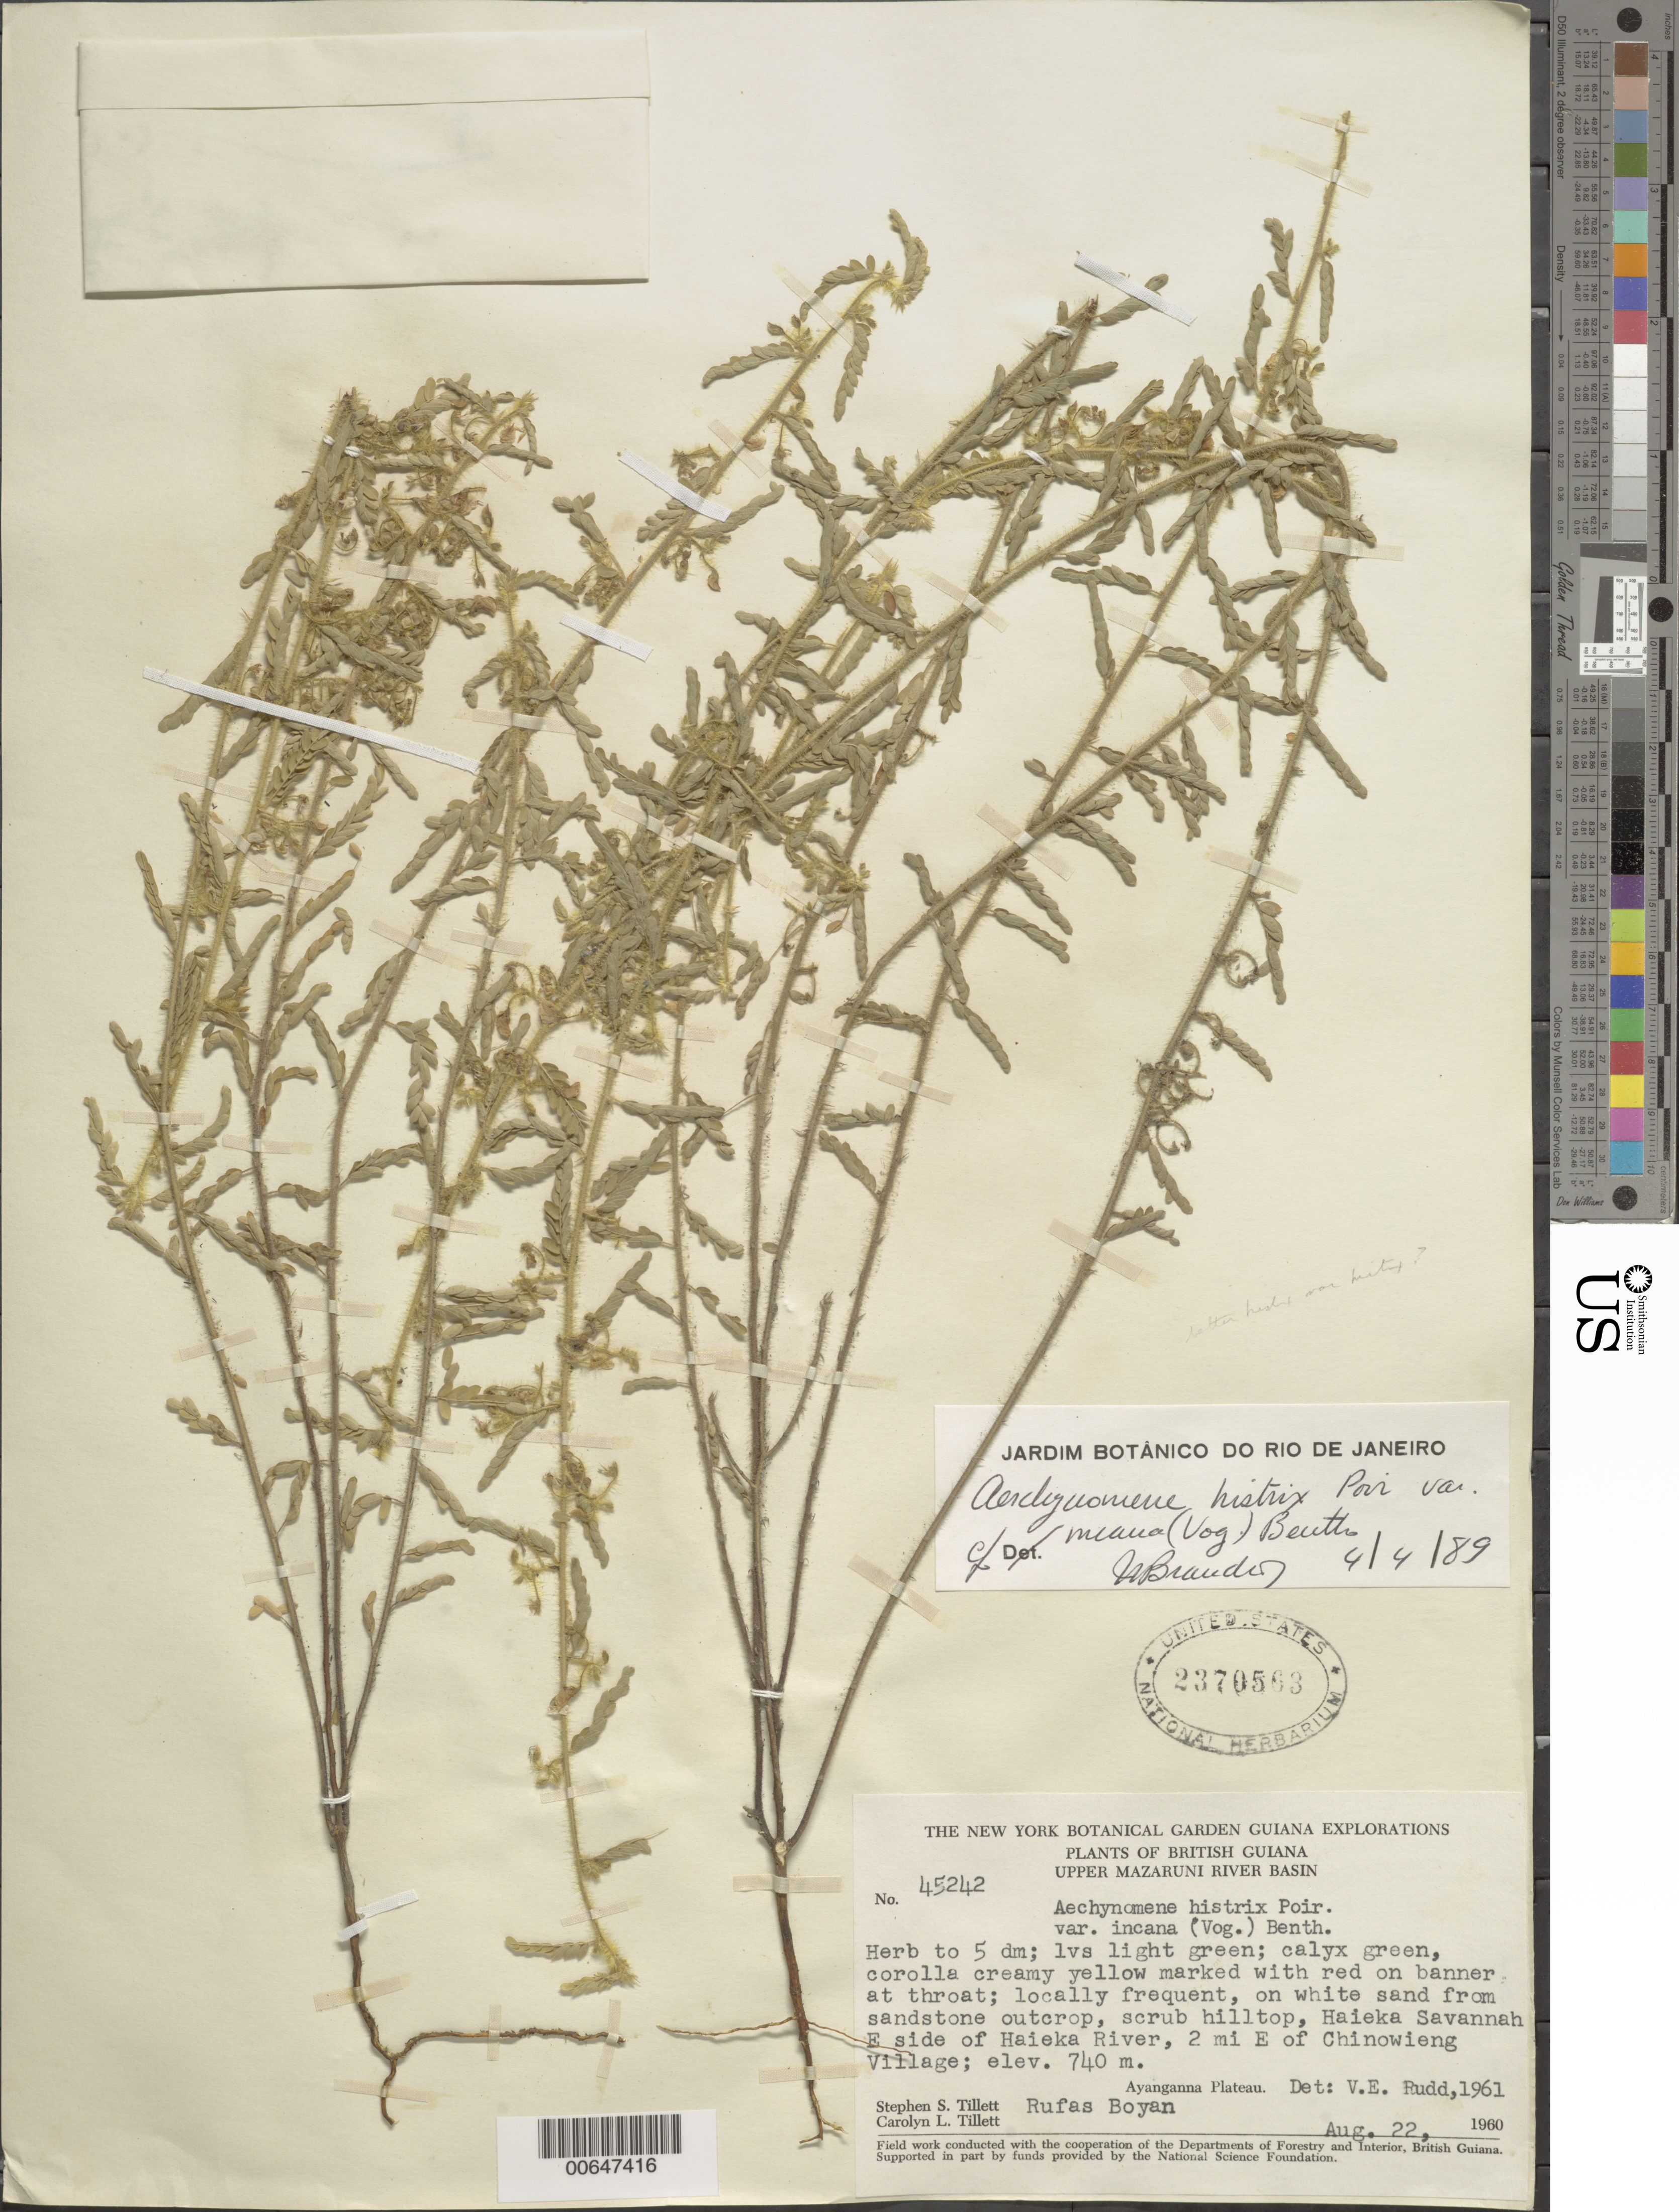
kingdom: Plantae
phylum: Tracheophyta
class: Magnoliopsida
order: Fabales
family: Fabaceae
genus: Aeschynomene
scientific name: Aeschynomene histrix var. incana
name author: Benth.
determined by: Branden, W.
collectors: S. S. Tillett, C. L. Tillett & R. Boyan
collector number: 45242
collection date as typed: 22-Aug-60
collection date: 1960-08-22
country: Guyana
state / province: Cuyuni-Mazaruni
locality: Haieka Savanna, E side of Haieka R., 2 mi. E of Chinowieng Village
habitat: White sand, sandstone outcrop, scrub hilltop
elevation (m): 740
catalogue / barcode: US 2370563